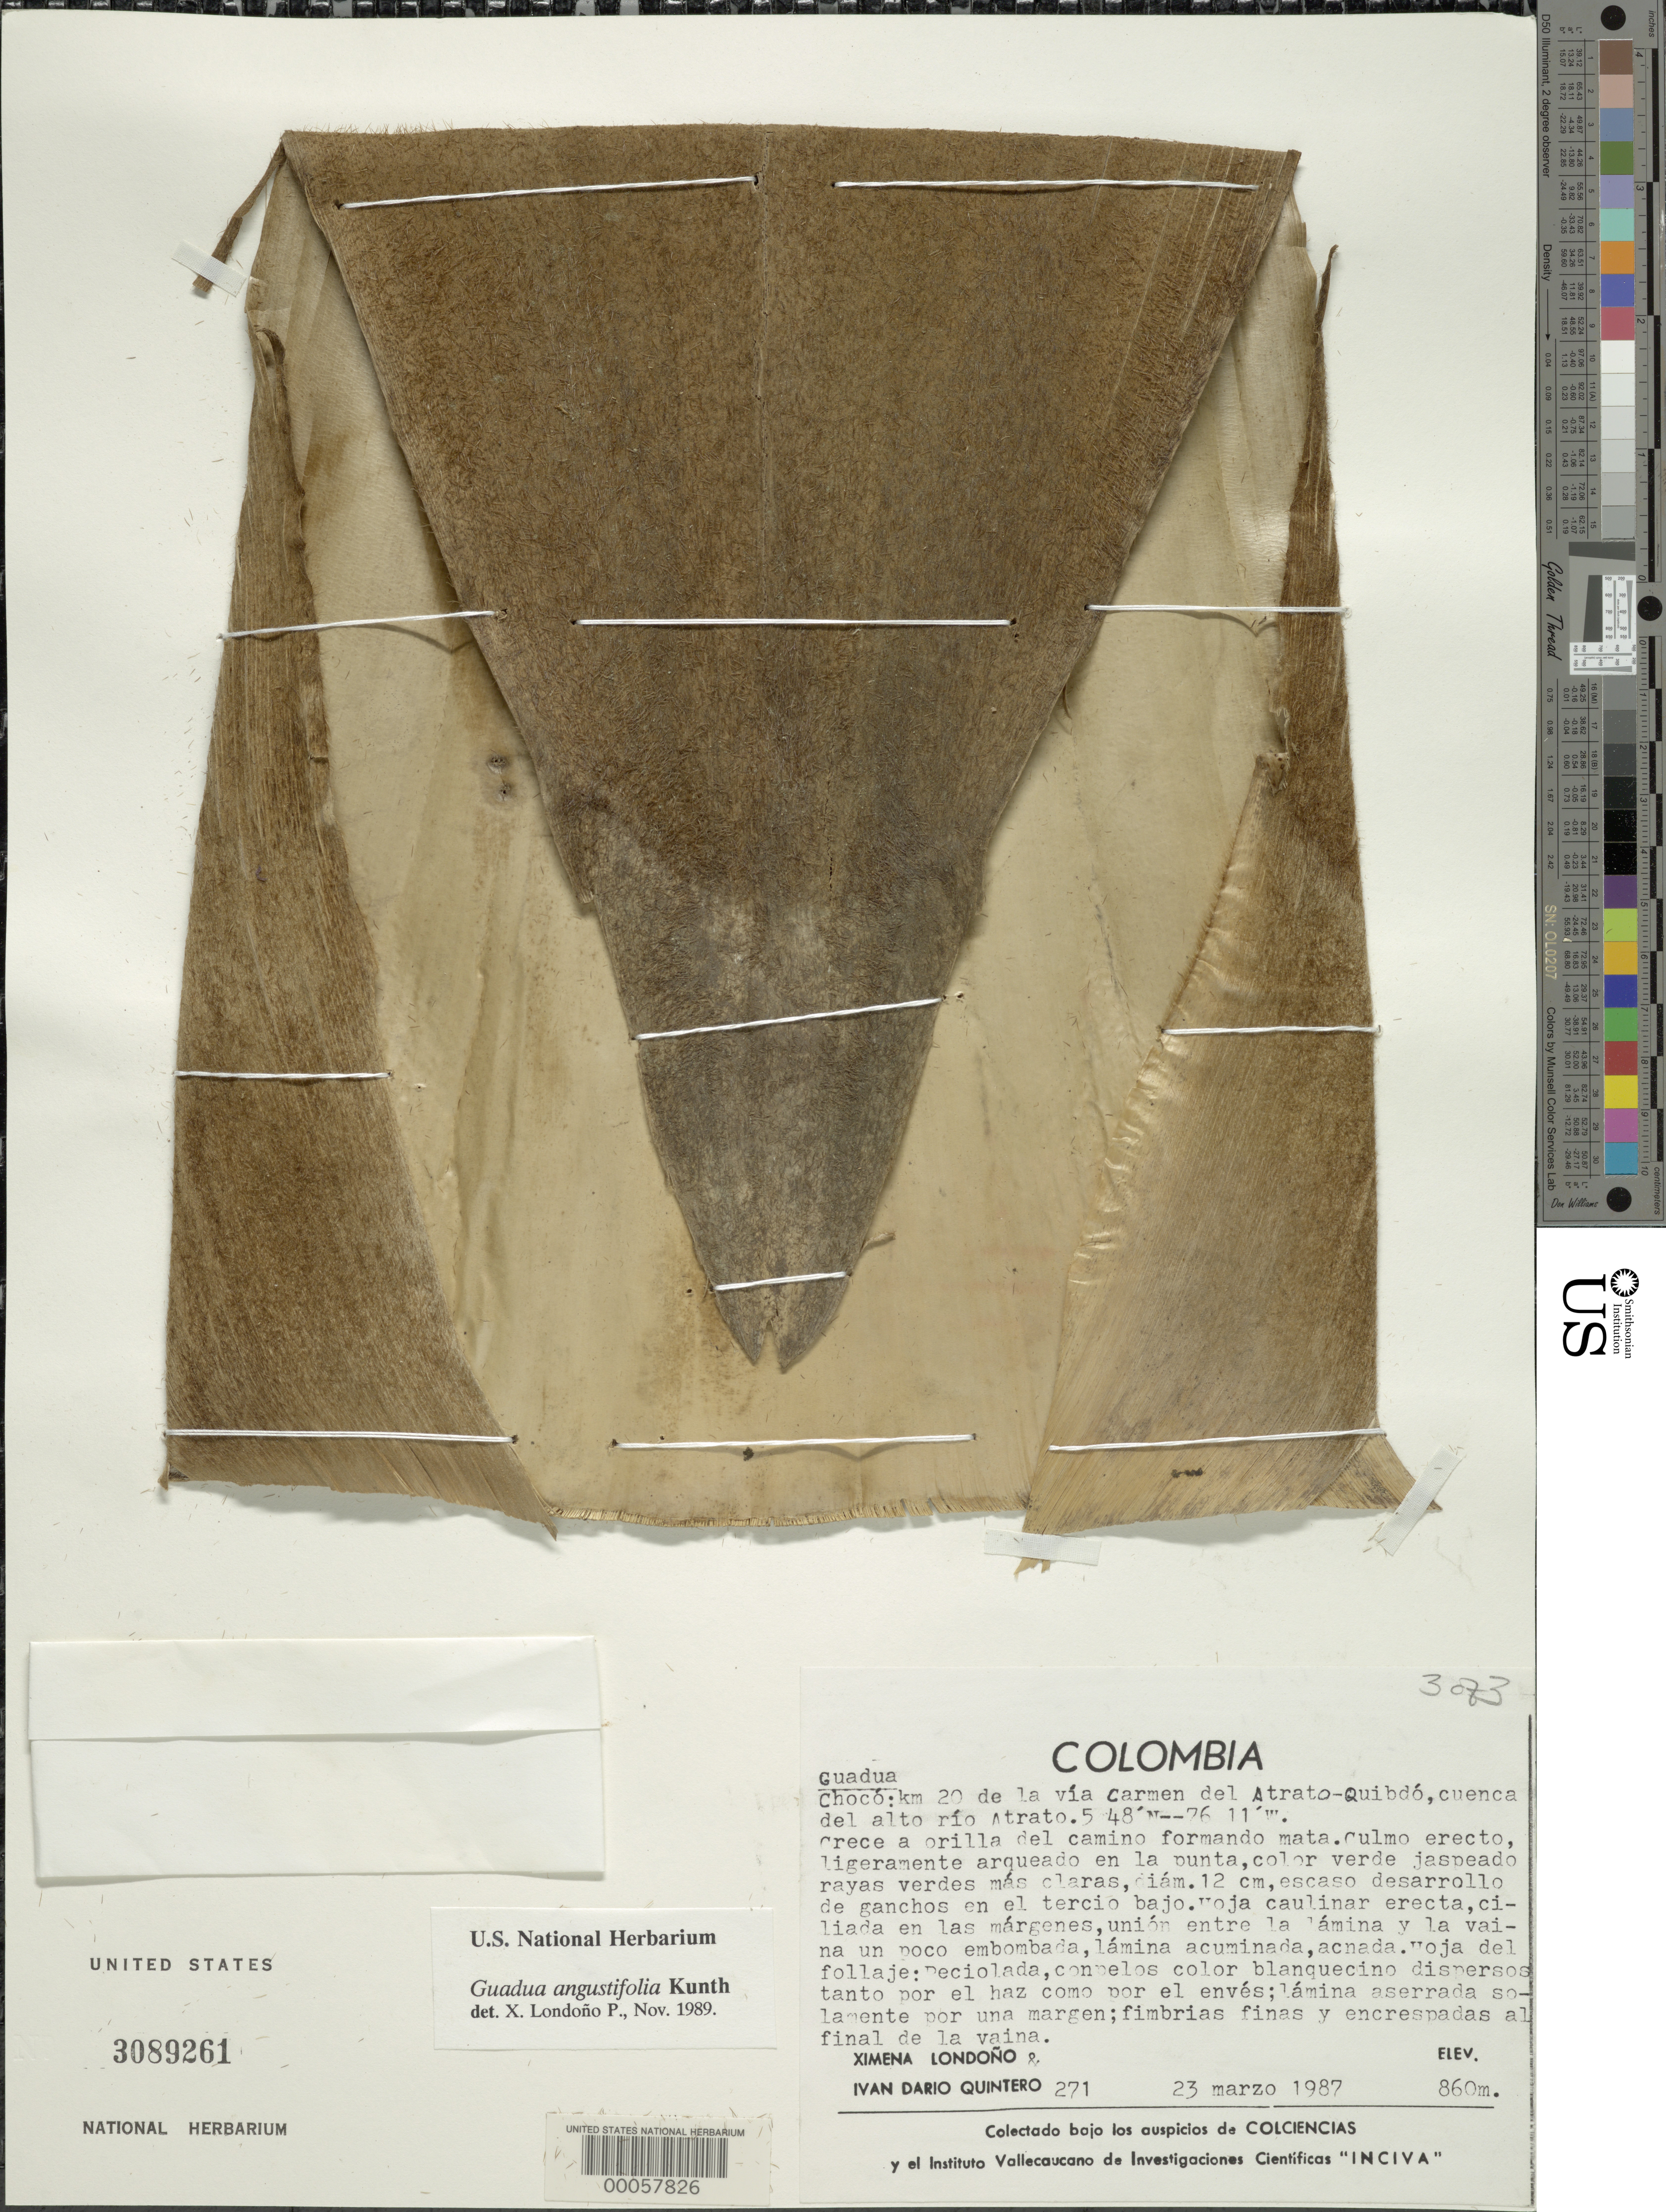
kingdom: Plantae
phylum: Tracheophyta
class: Liliopsida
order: Poales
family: Poaceae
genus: Guadua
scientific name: Guadua angustifolia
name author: Kunth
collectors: X. Londoño & I. Quintero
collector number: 271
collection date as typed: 23 Mar 1987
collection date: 1987-03-23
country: Colombia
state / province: Chocó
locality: Km 20 of the Carmen del Atrato-Quido road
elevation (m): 860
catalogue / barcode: US 3089261